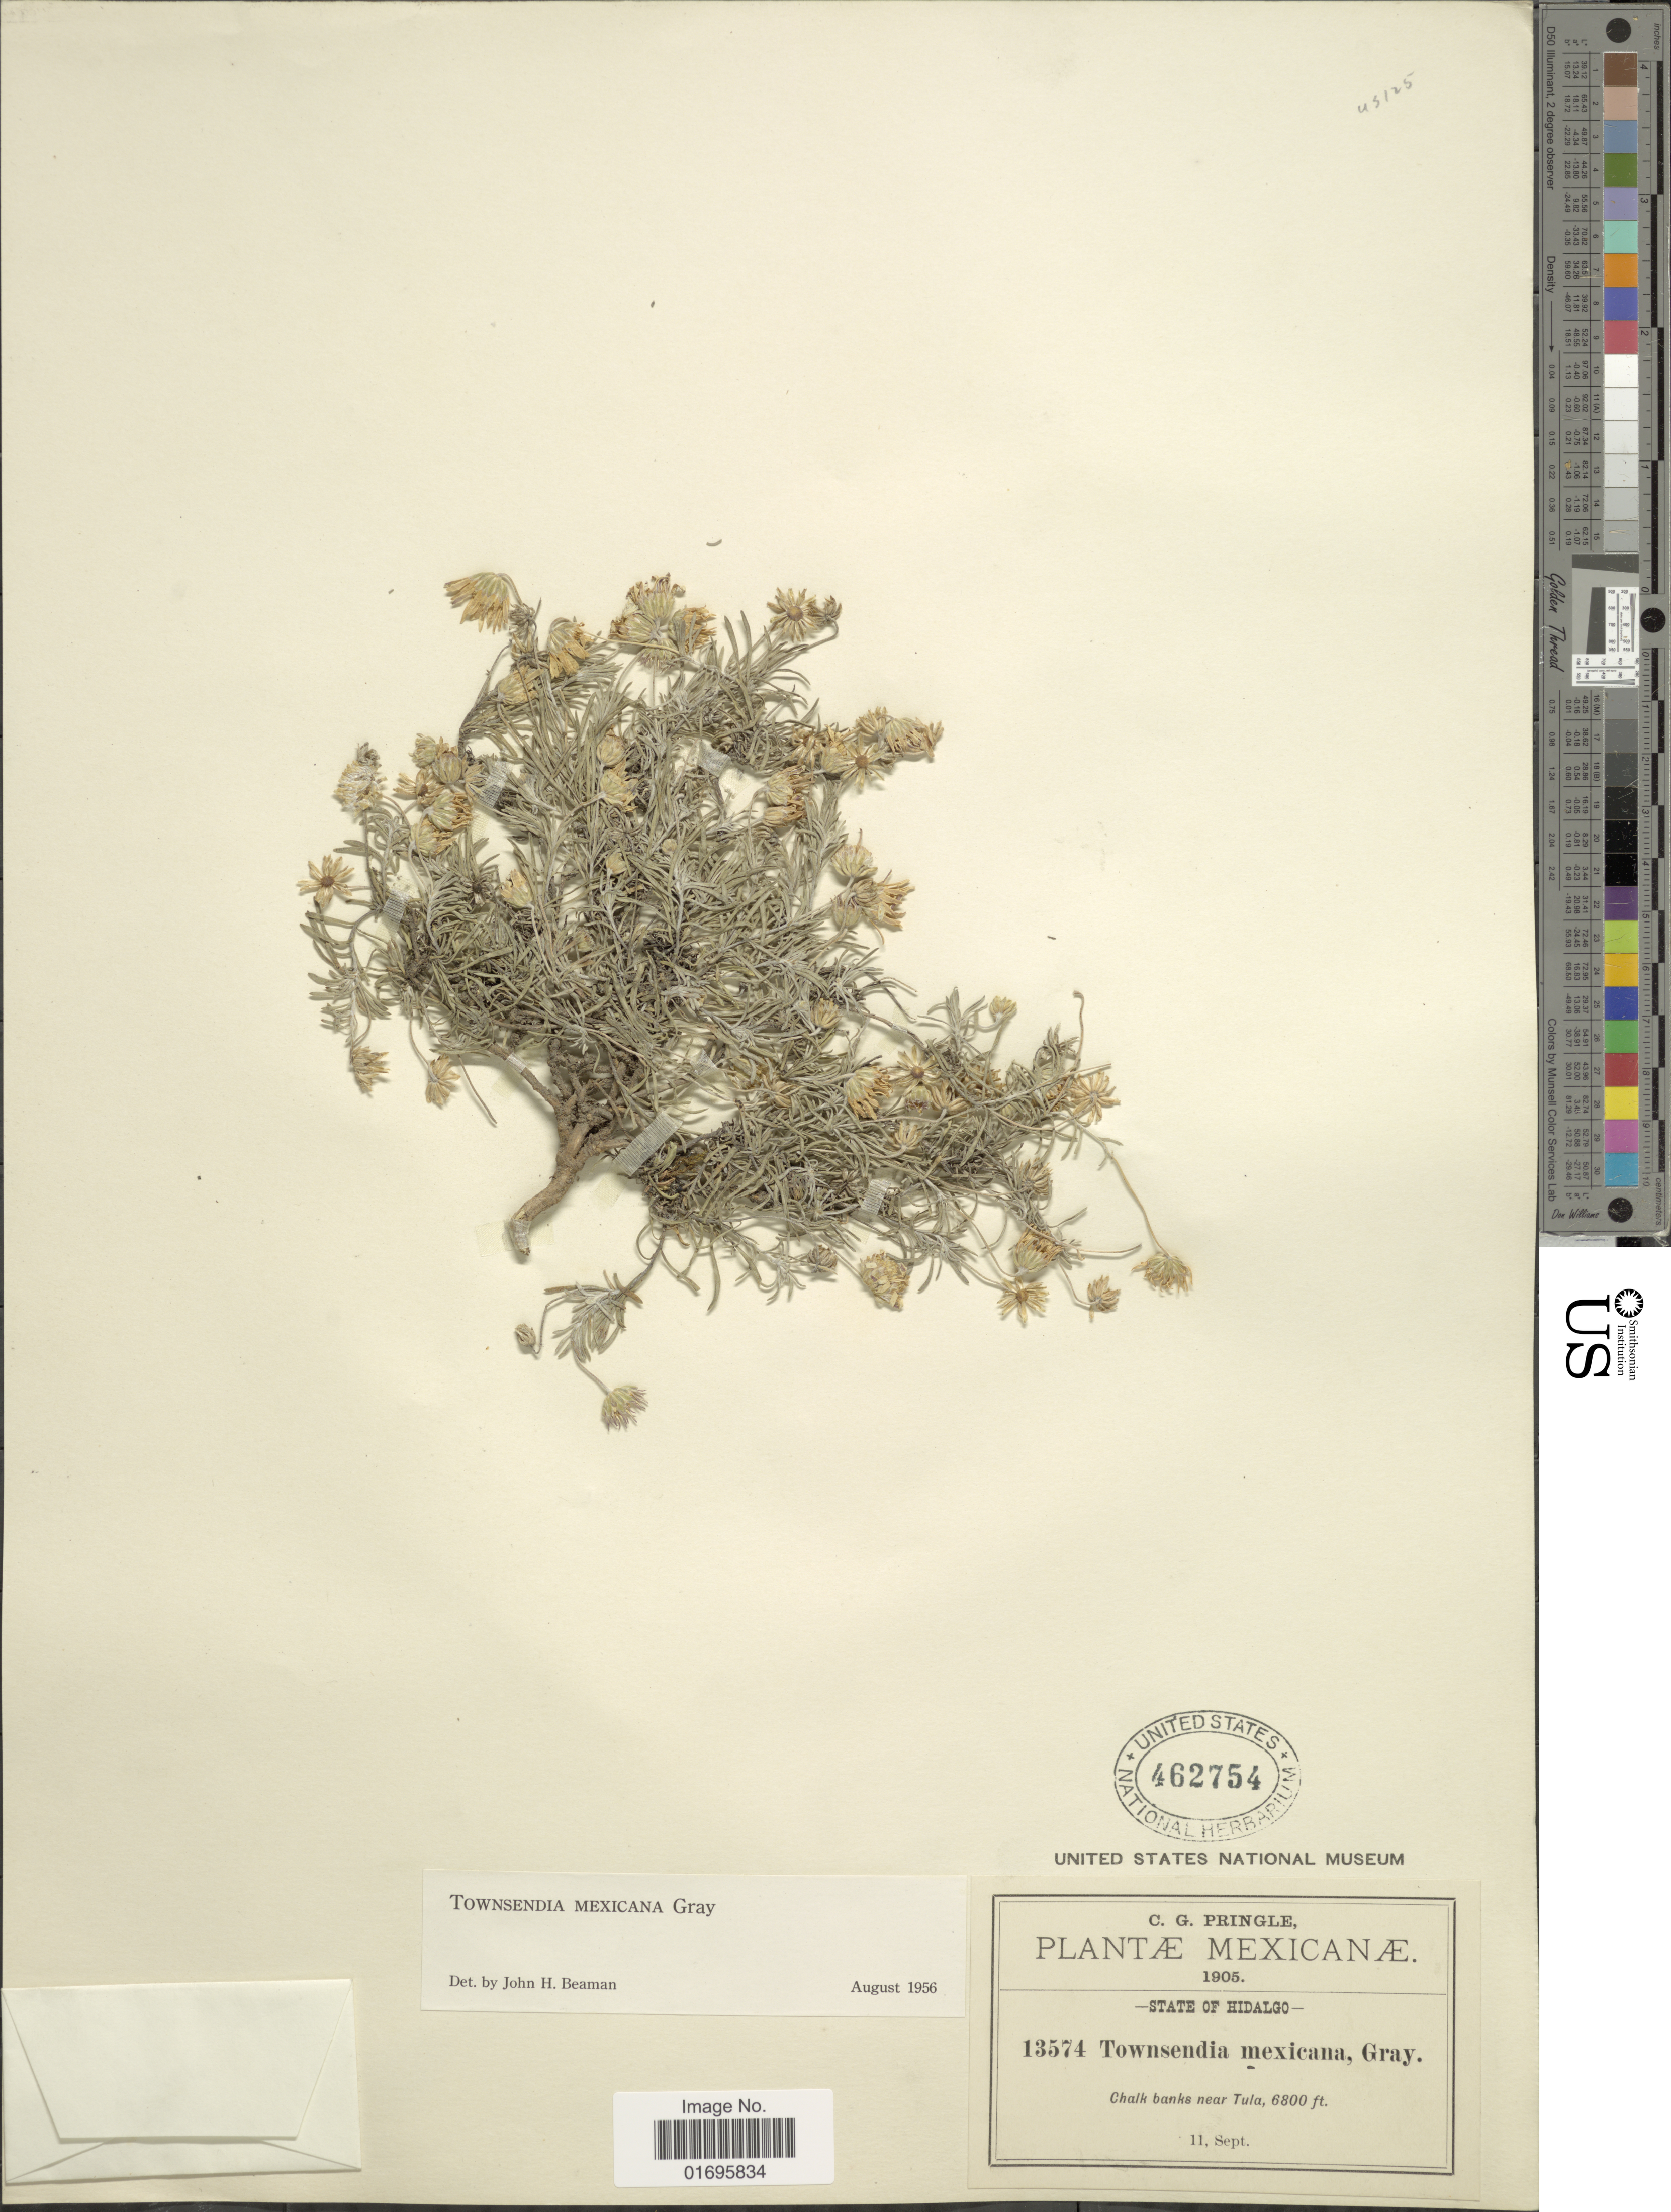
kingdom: Plantae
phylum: Tracheophyta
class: Magnoliopsida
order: Asterales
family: Asteraceae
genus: Townsendia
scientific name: Townsendia mexicana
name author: A. Gray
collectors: C. G. Pringle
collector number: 13574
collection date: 1905-09-11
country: Mexico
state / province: Hidalgo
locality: State of Hidalgo. Chalk banks near Tula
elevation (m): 2073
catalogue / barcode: US 462754